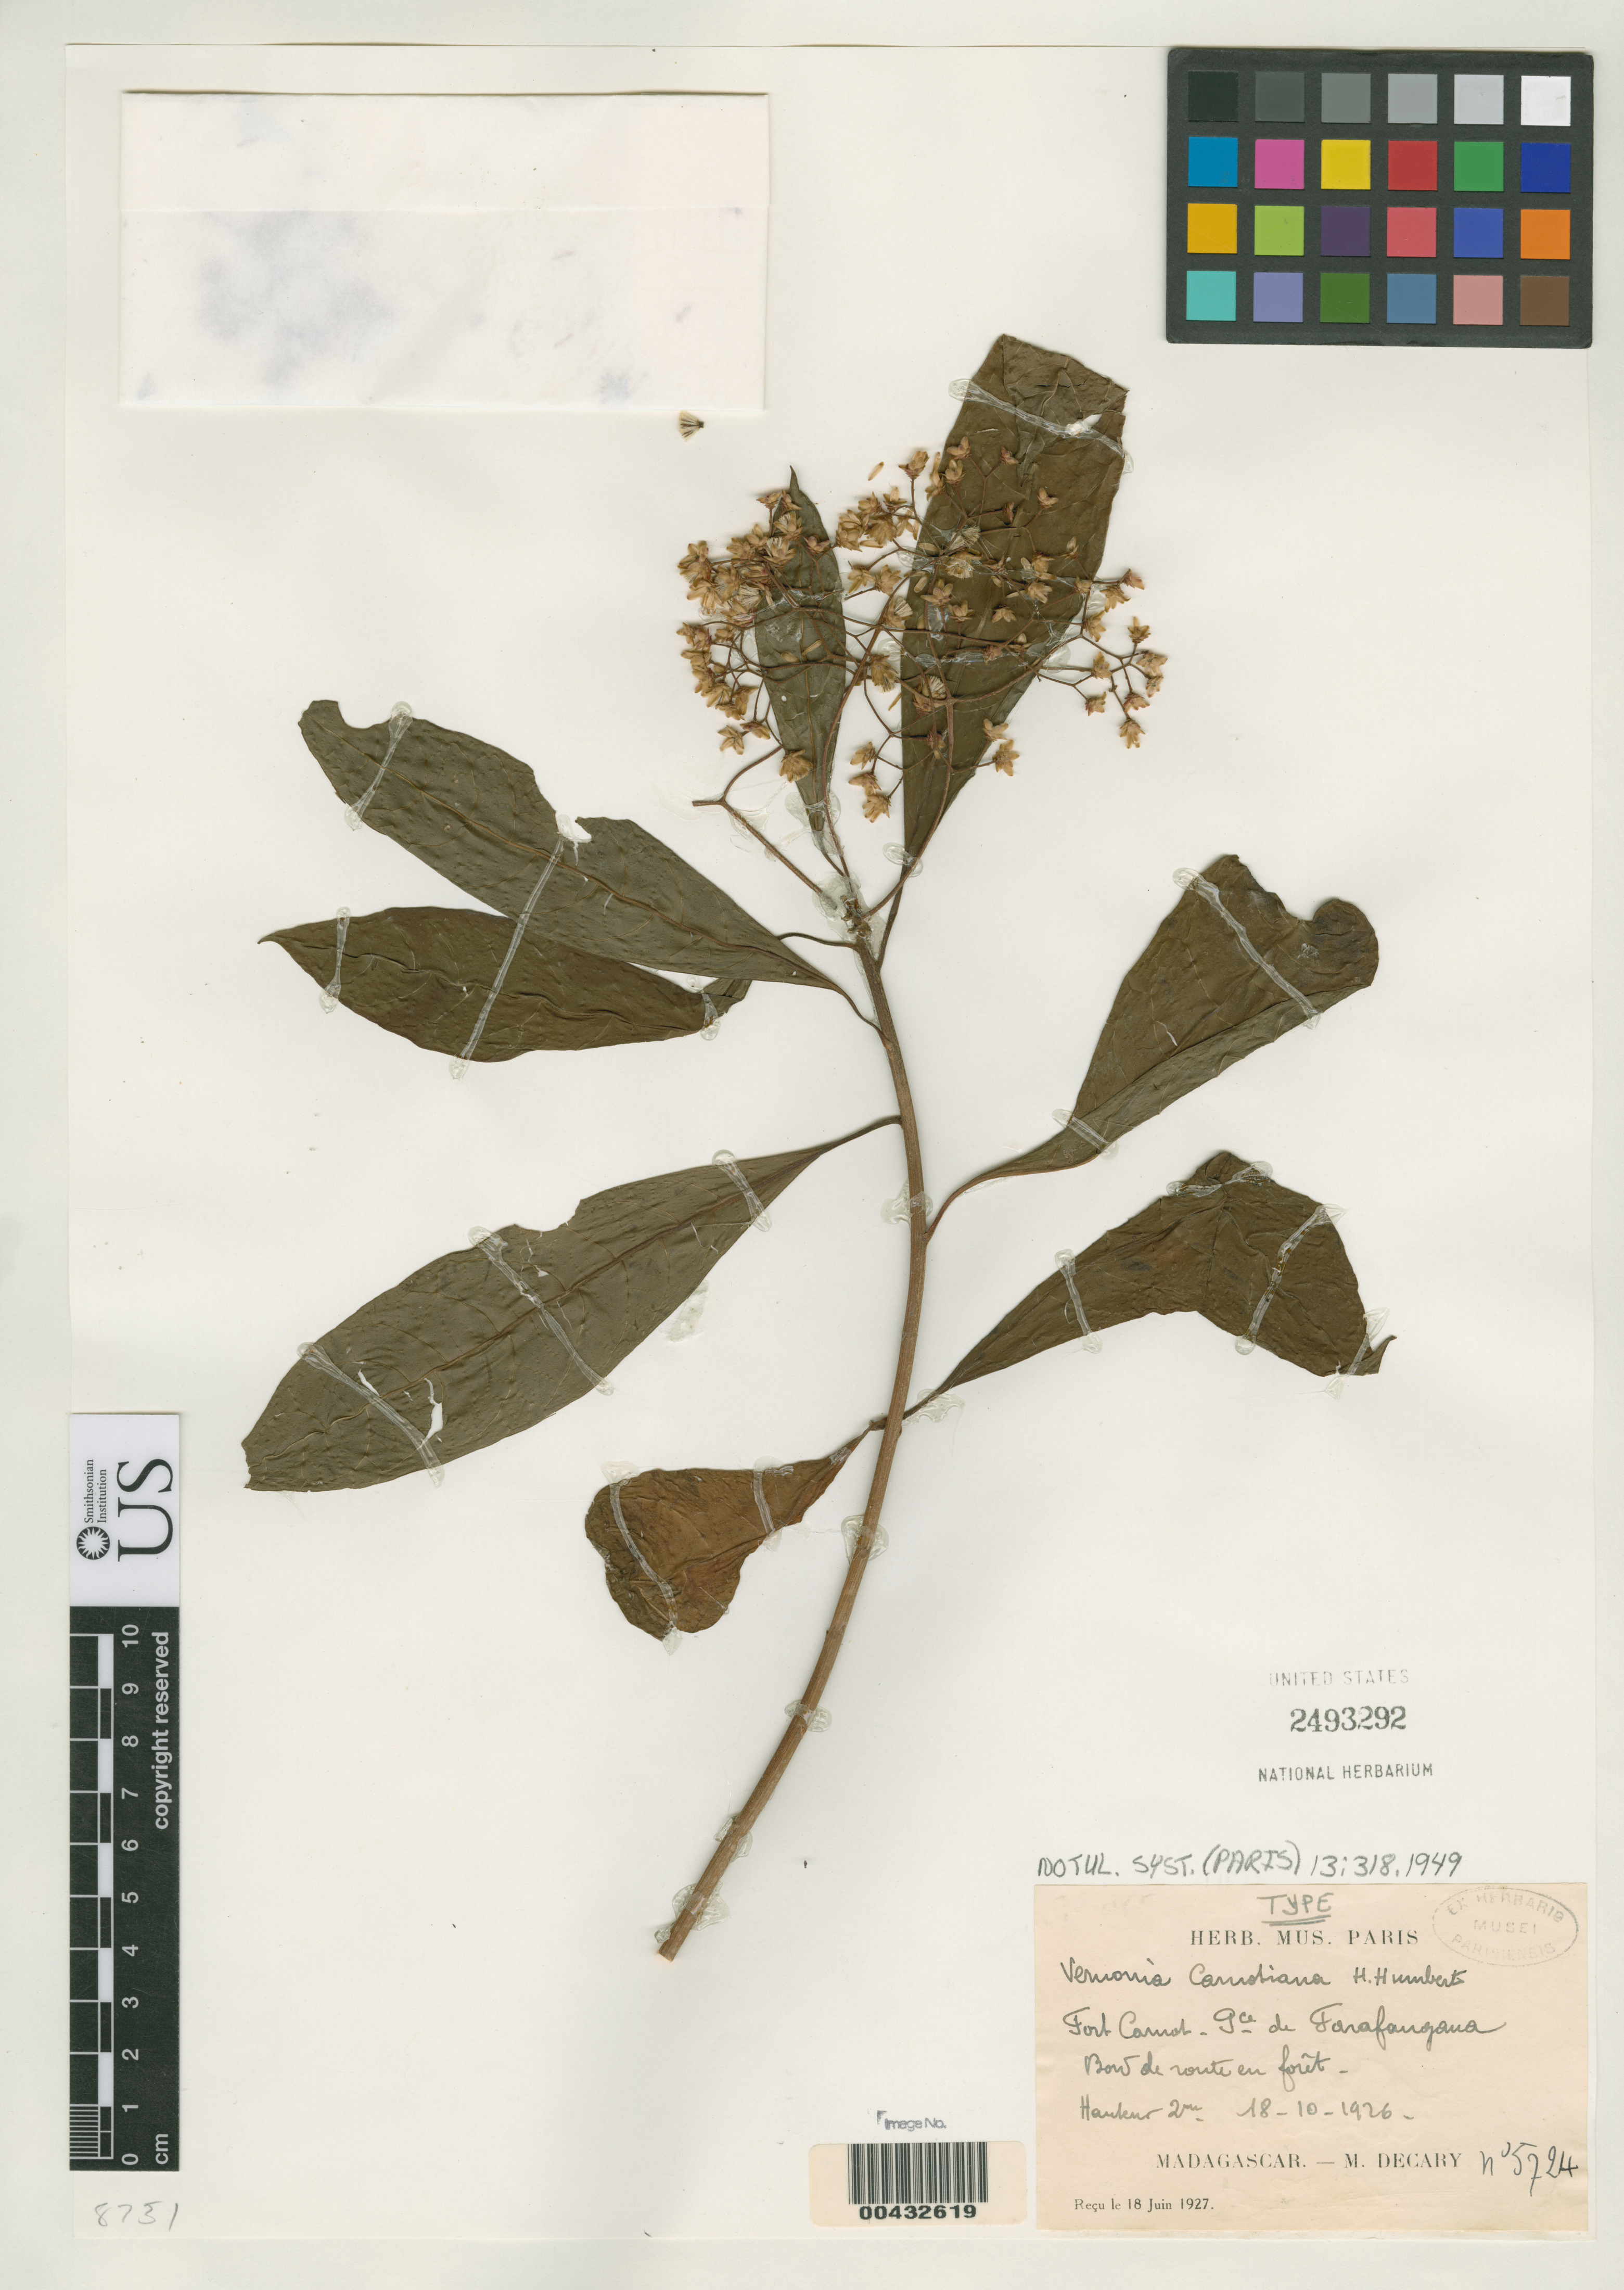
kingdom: Plantae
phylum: Tracheophyta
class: Magnoliopsida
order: Asterales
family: Asteraceae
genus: Vernonia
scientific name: Vernonia carnotiana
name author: Humbert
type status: Isotype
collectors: R. Decary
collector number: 5724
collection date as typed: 18 Oct 1926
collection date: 1926-10-18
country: Madagascar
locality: Fort Carnot, GCE de Farafangana, Bow de route en Foret.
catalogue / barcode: US 2493292